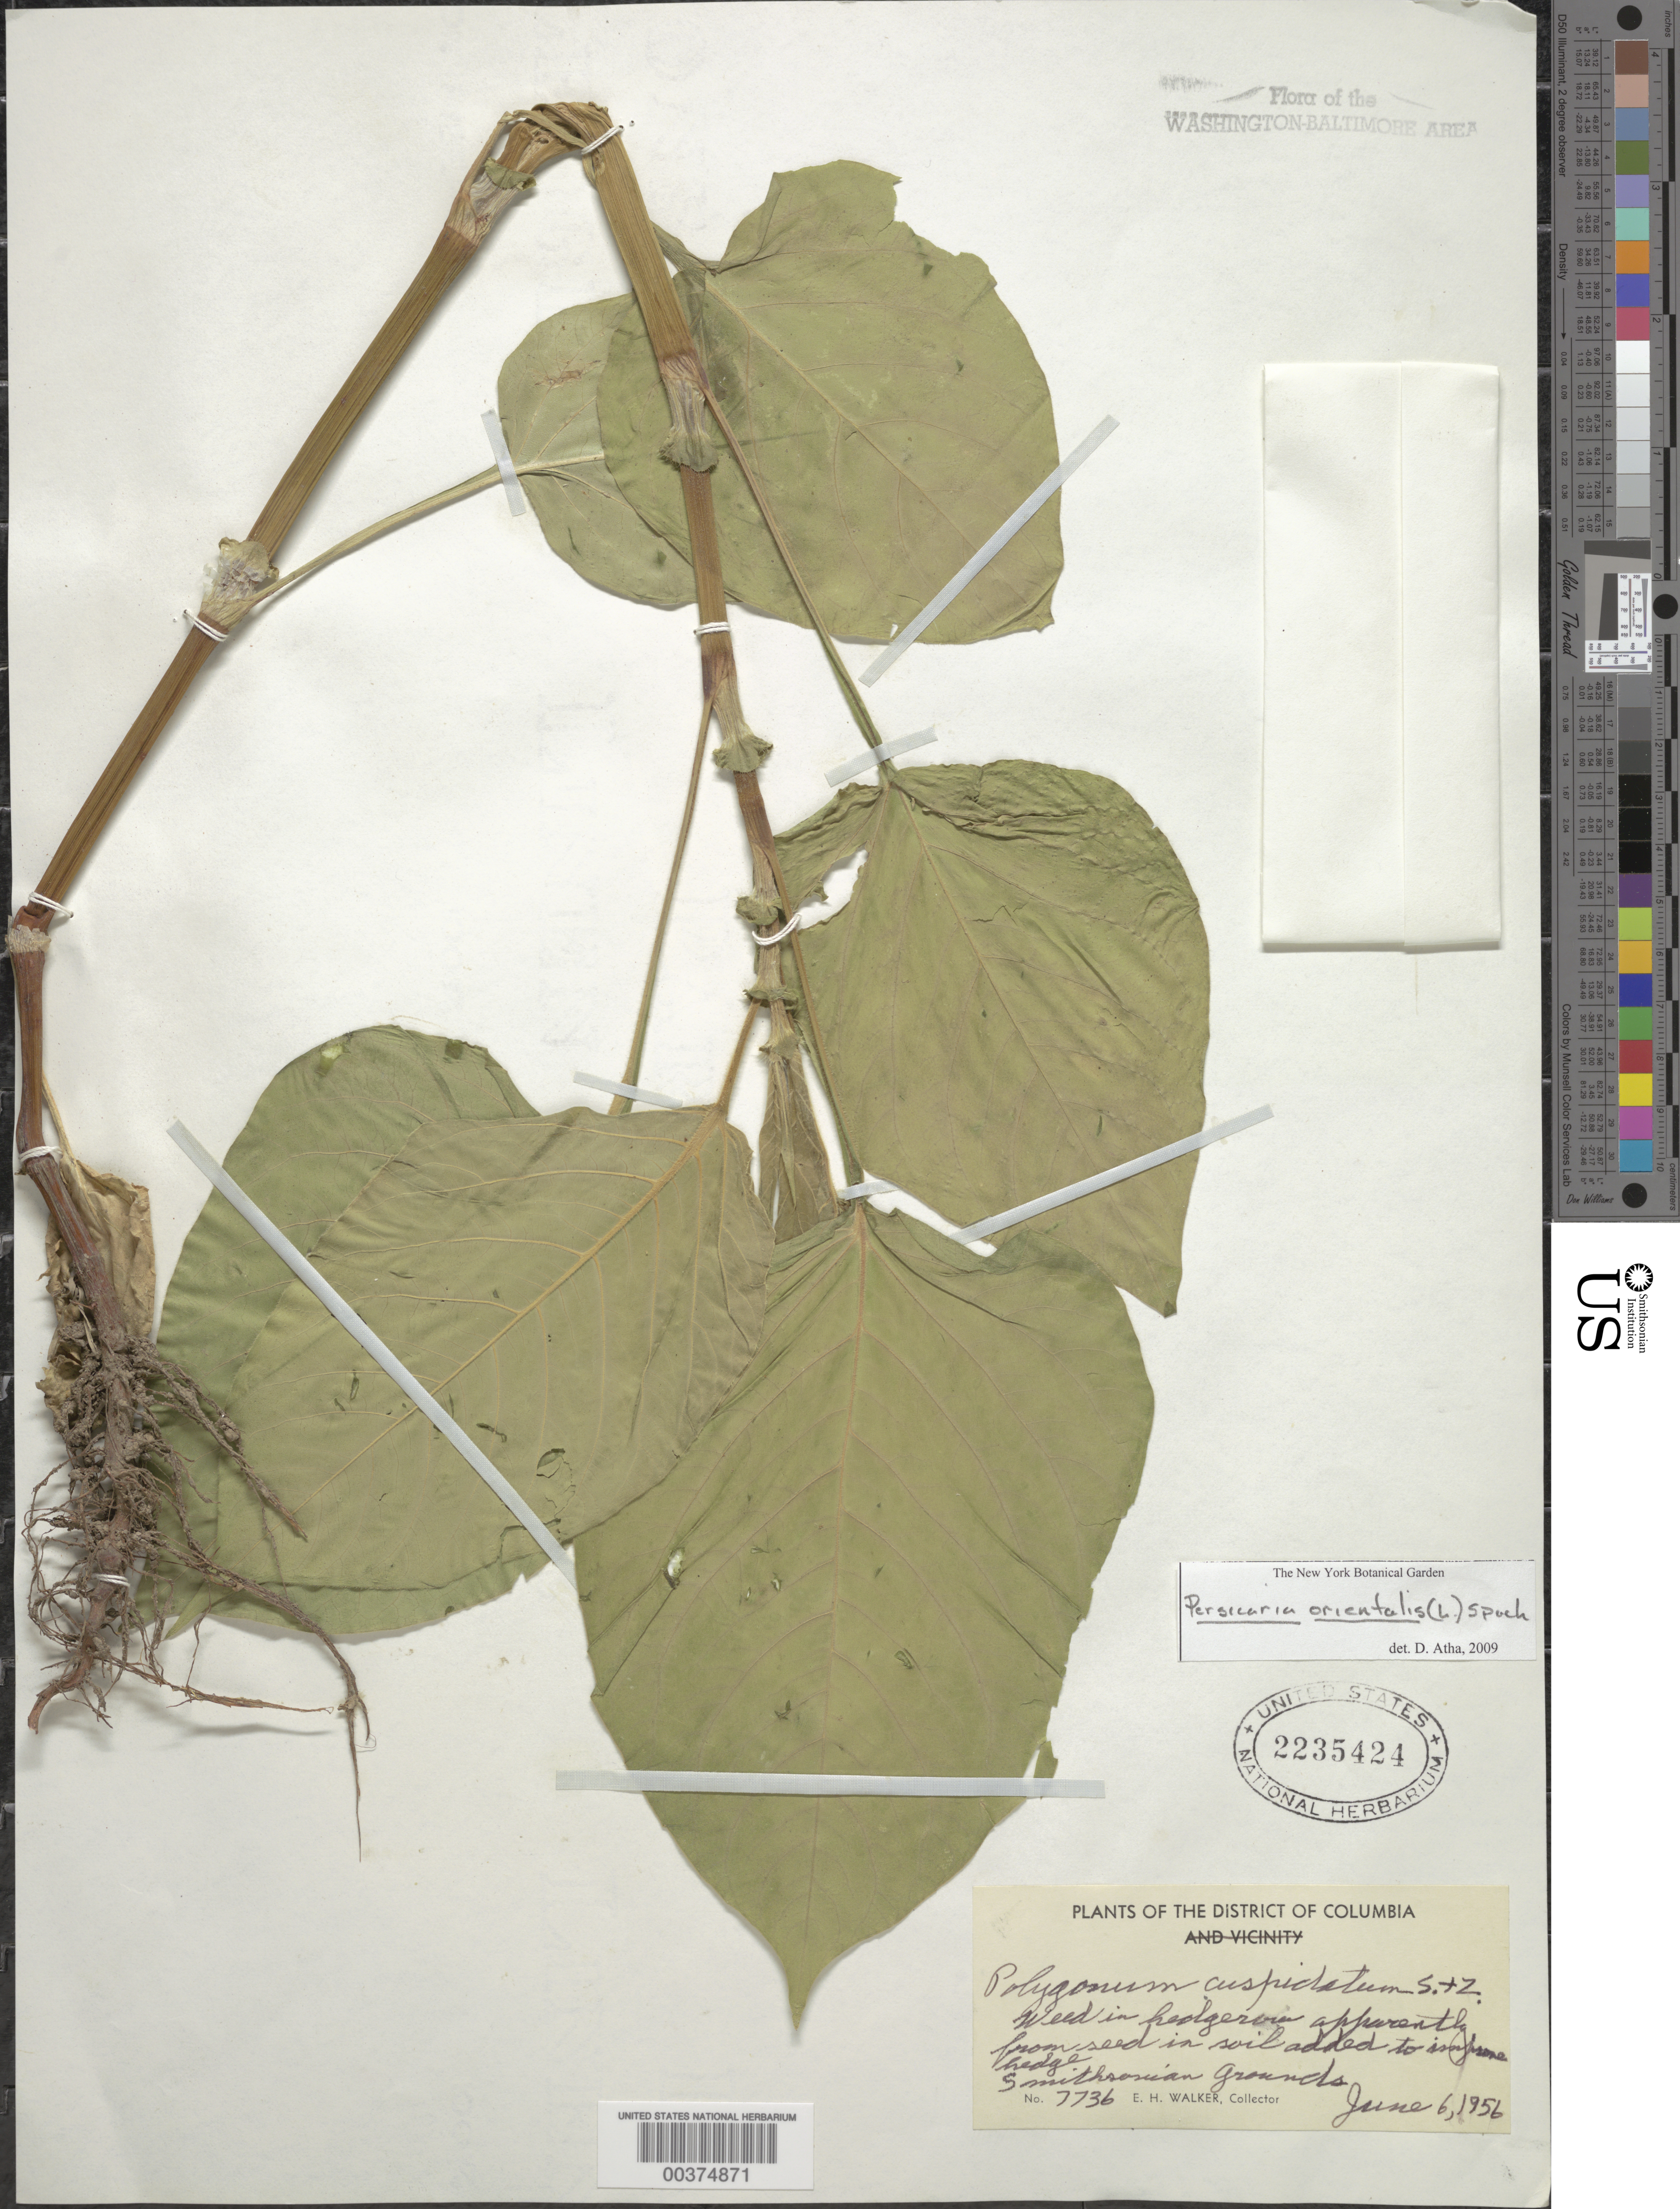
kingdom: Plantae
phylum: Tracheophyta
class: Magnoliopsida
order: Caryophyllales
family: Polygonaceae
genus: Persicaria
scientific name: Persicaria orientalis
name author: (L.) Spach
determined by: Atha, D. E.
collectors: E. H. Walker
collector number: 7736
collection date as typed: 06 Jun 1956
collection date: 1956-06-06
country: United States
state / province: District of Columbia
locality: Smithsonian grounds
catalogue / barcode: US 2235424